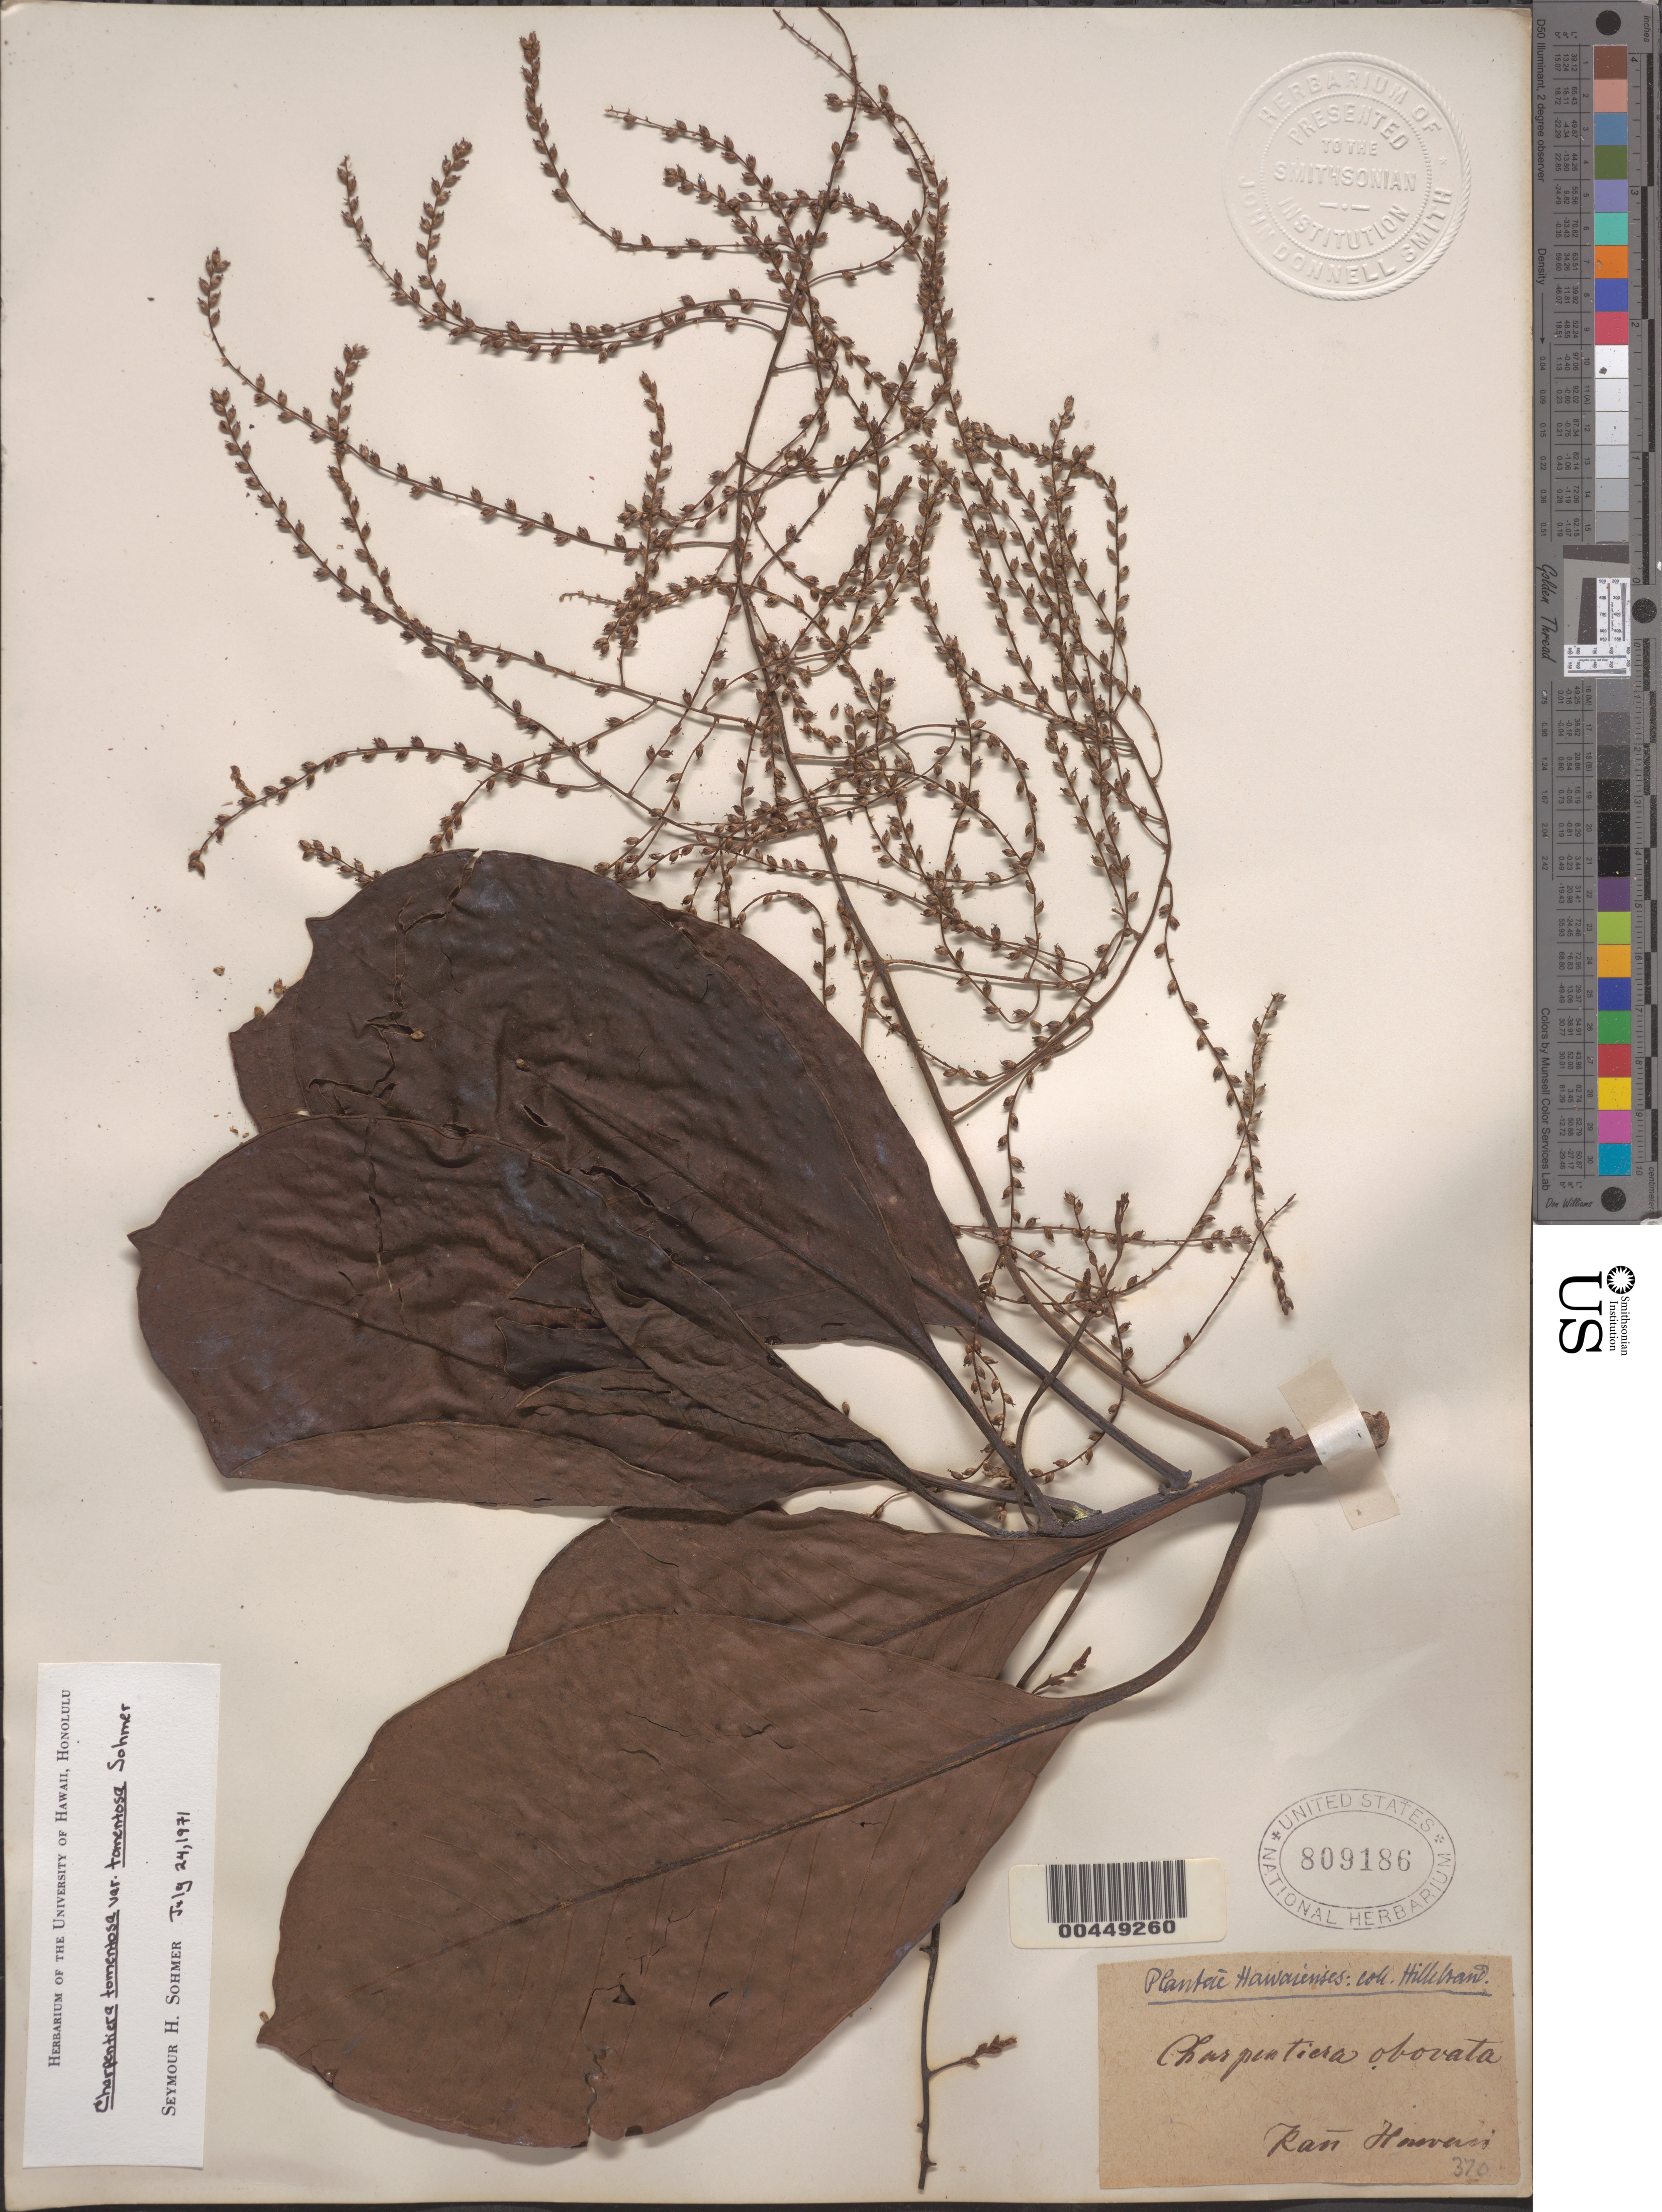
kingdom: Plantae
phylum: Tracheophyta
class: Magnoliopsida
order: Caryophyllales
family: Amaranthaceae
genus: Charpentiera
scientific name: Charpentiera tomentosa var. tomentosa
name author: Sohmer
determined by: Sohmer, S. H.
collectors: W. Hillebrand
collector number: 370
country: United States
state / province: Hawaii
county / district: Kauai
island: Kaua'i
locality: Kau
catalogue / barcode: US 809186